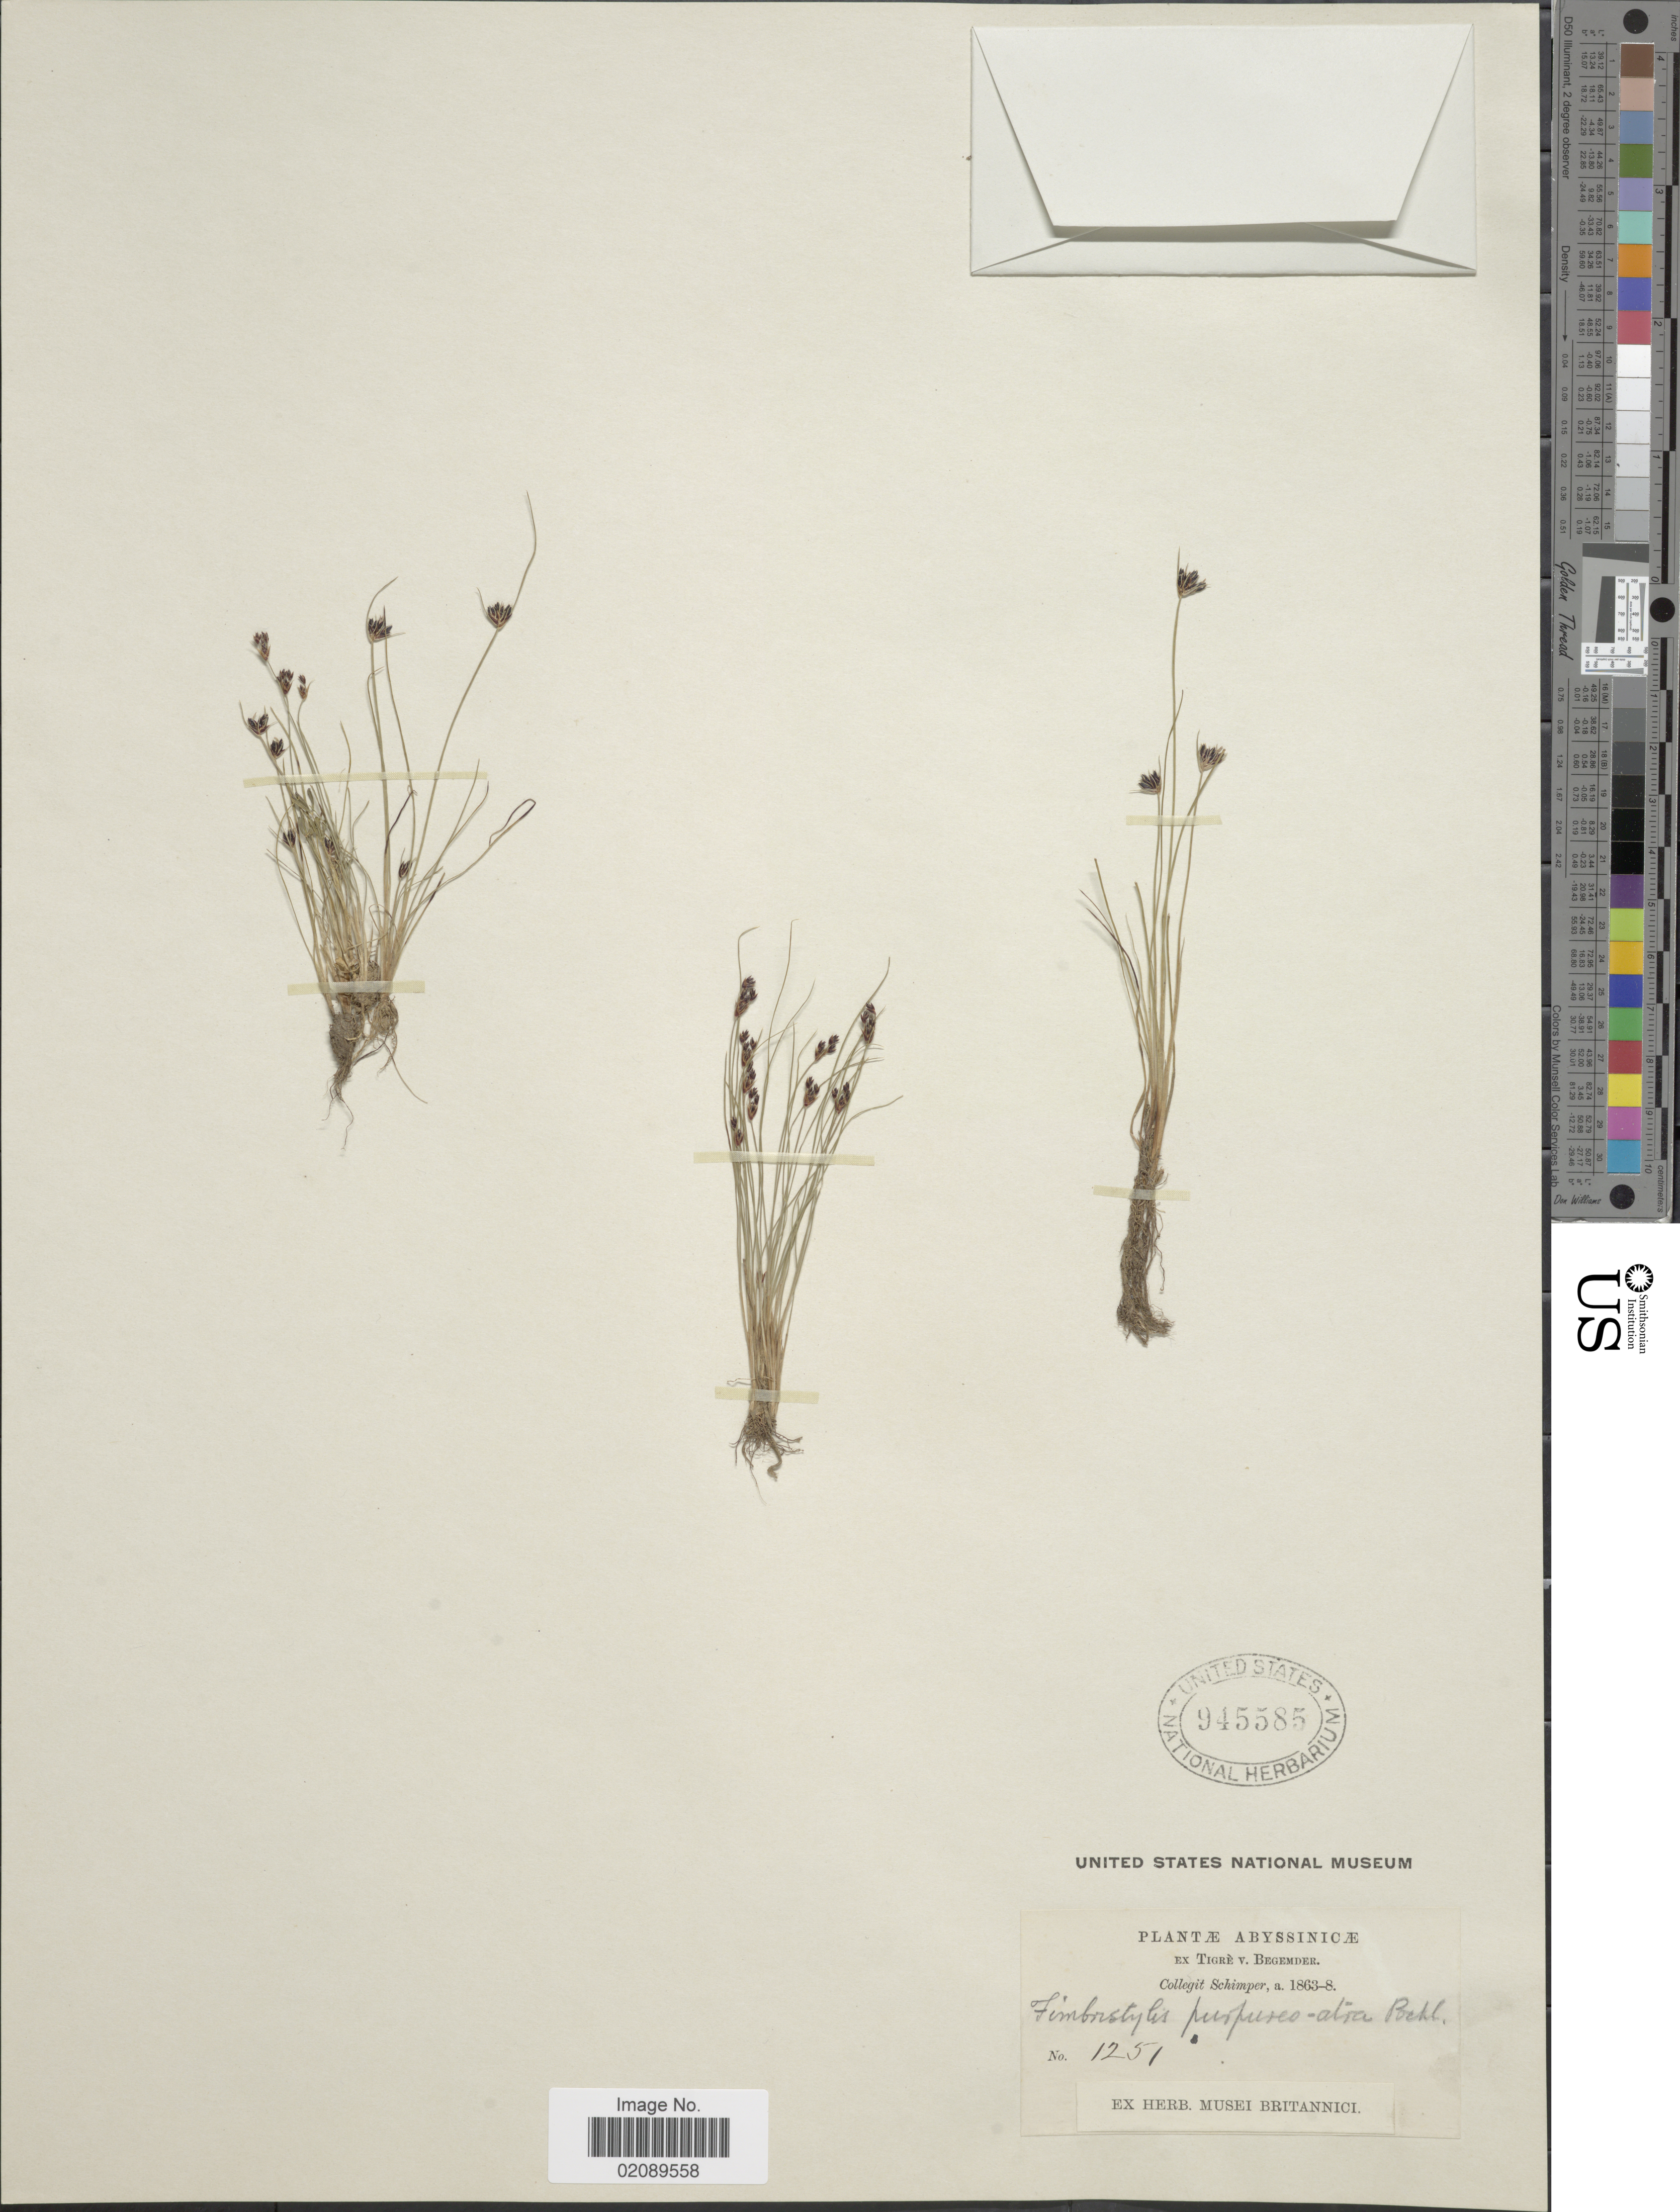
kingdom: Plantae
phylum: Tracheophyta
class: Liliopsida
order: Poales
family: Cyperaceae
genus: Bulbostylis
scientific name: Bulbostylis oligostachys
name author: (Hochst. ex A. Rich.) C.B. Clarke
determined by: Strong, Mark T., (BOT), Smithsonian Institution - National Museum of Natural History (UNITED STATES)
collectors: -. Schimper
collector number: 1251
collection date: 1863/1868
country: Eritrea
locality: Abyssinicae, ex. Tigre v. Begemder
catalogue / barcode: US 945585